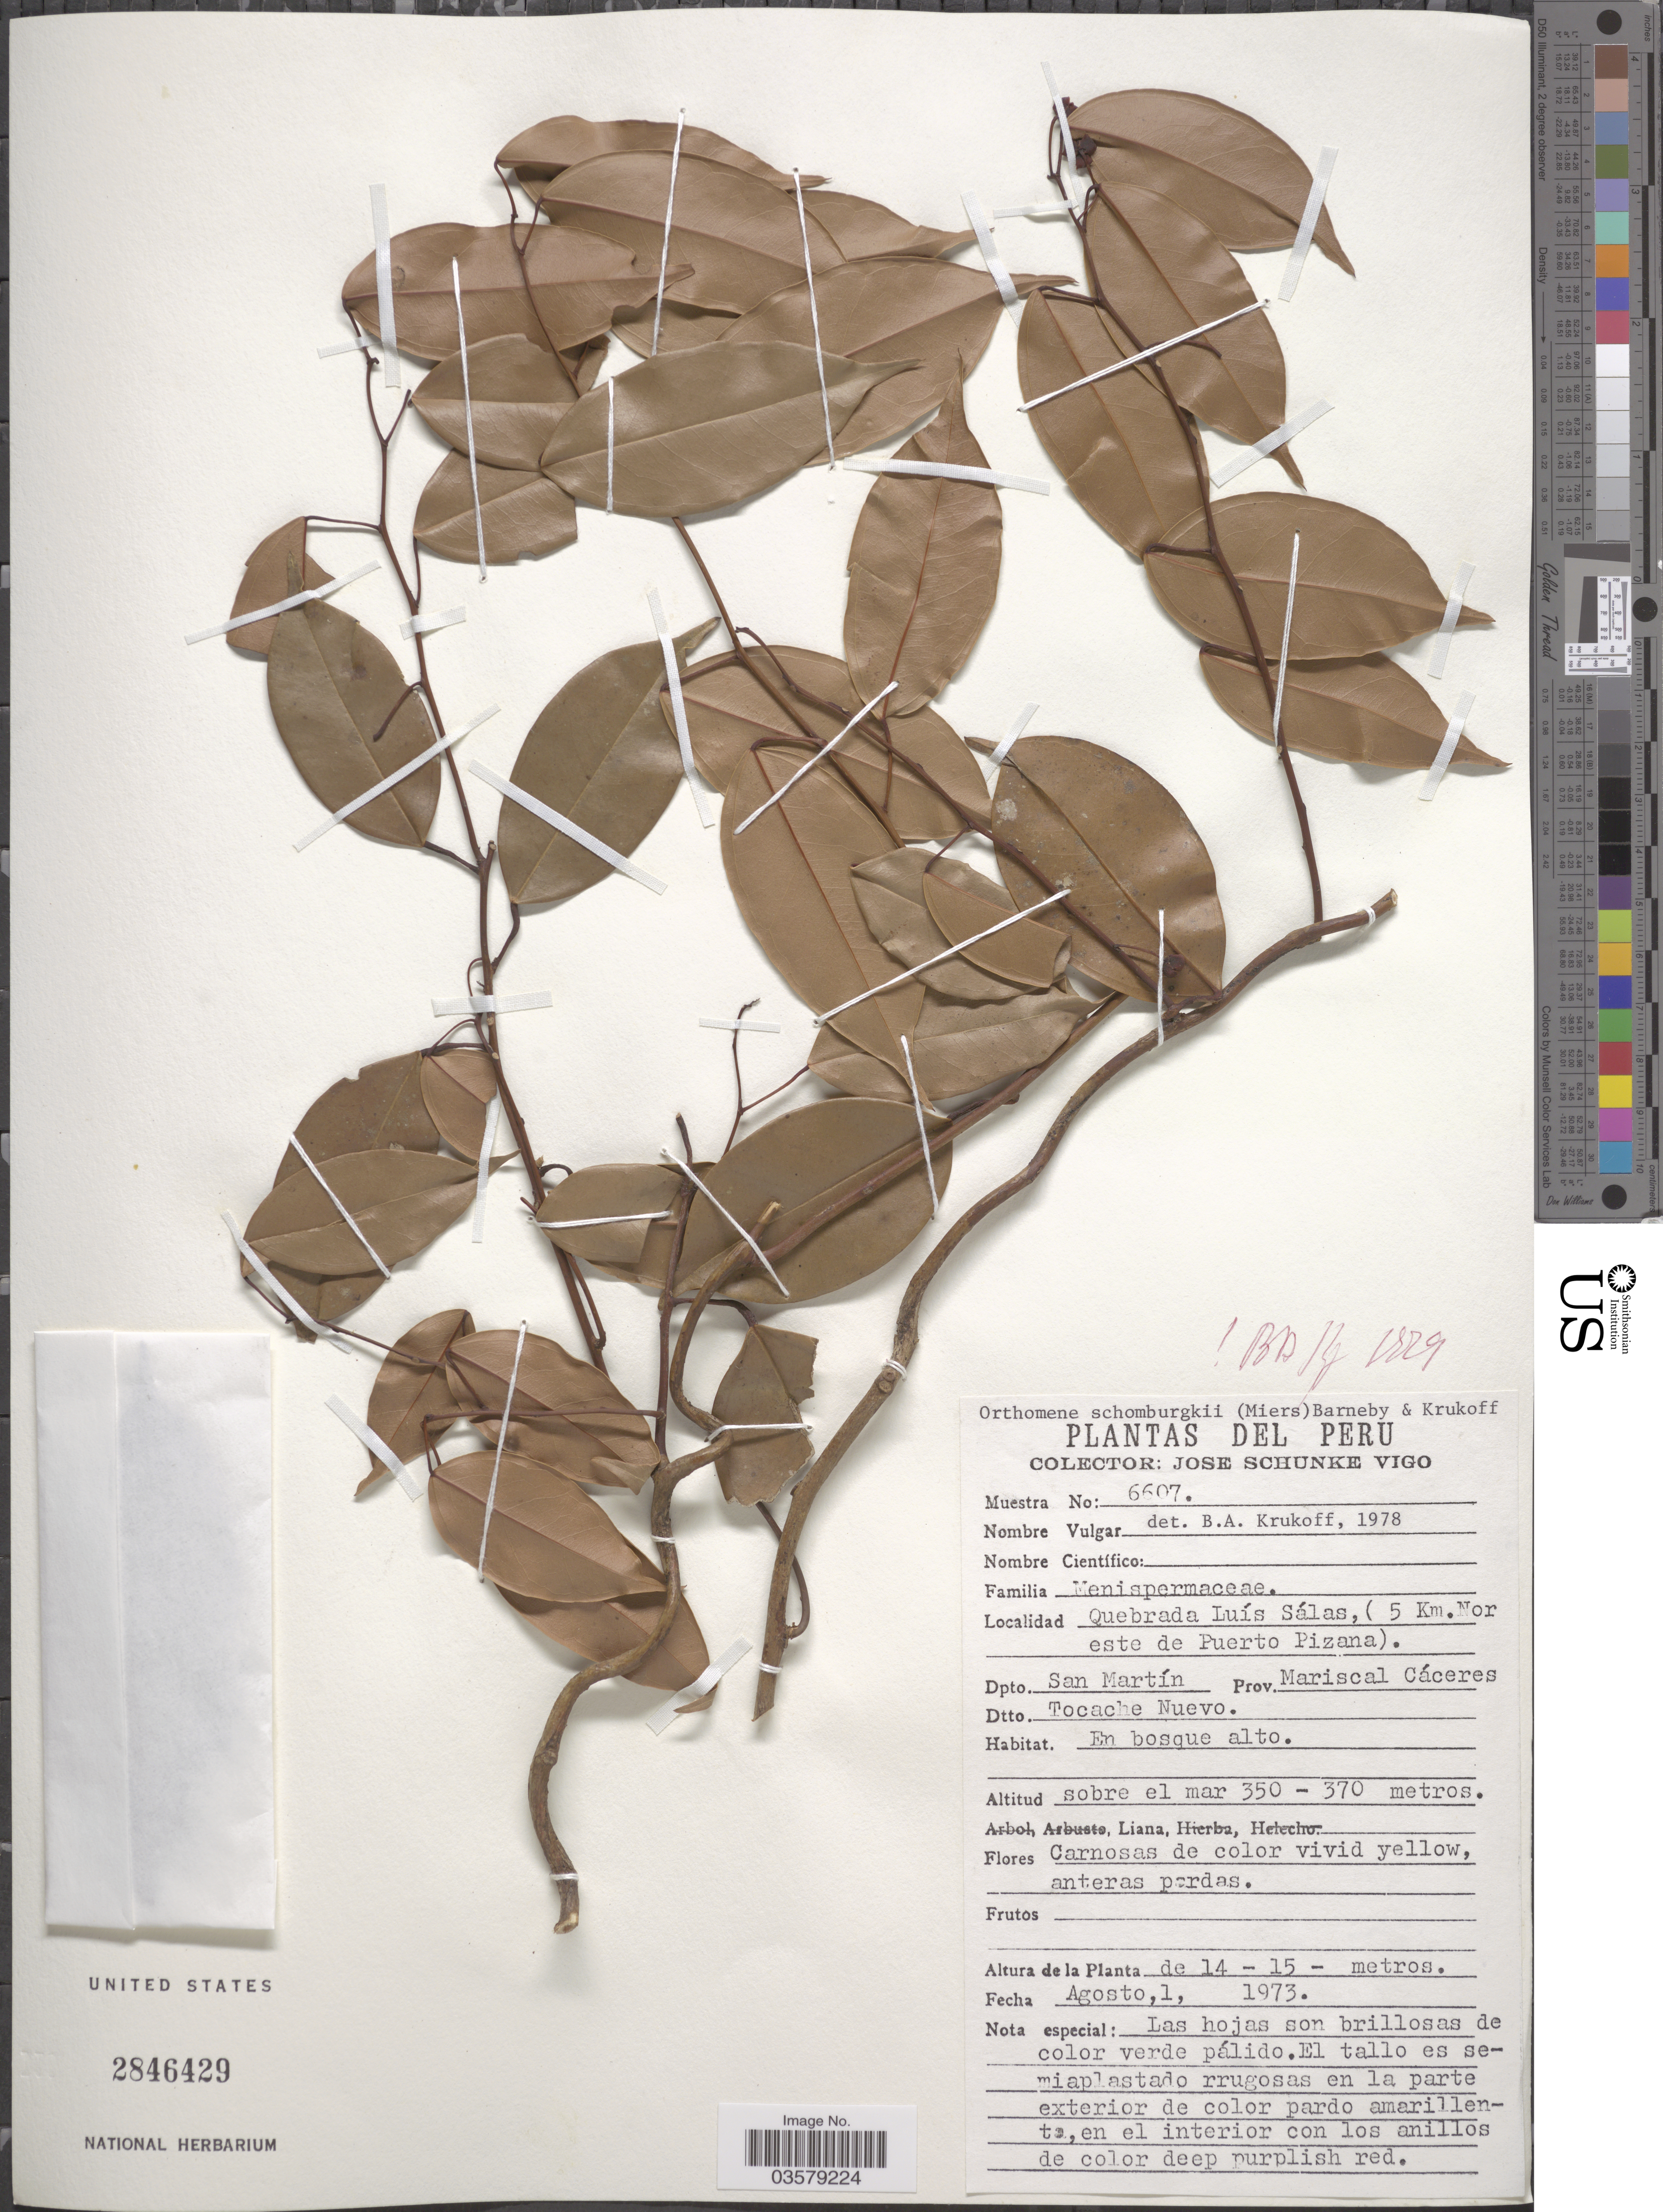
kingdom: Plantae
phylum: Tracheophyta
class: Magnoliopsida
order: Ranunculales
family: Menispermaceae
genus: Anomospermum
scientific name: Anomospermum schomburgkii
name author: Miers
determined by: Strong, Mark T., (BOT), Smithsonian Institution - National Museum of Natural History (UNITED STATES)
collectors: J. Schunke Vigo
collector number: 6607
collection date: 1973-08-01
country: Peru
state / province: San Martín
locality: Quebrada Luís Sálas, (5 Km. Noreste de Puerto Pizana). Dpto. San Martín, Prov. Mariscal Cáceres. Dtto. Tocache Nuevo.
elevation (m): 350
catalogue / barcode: US 2846429